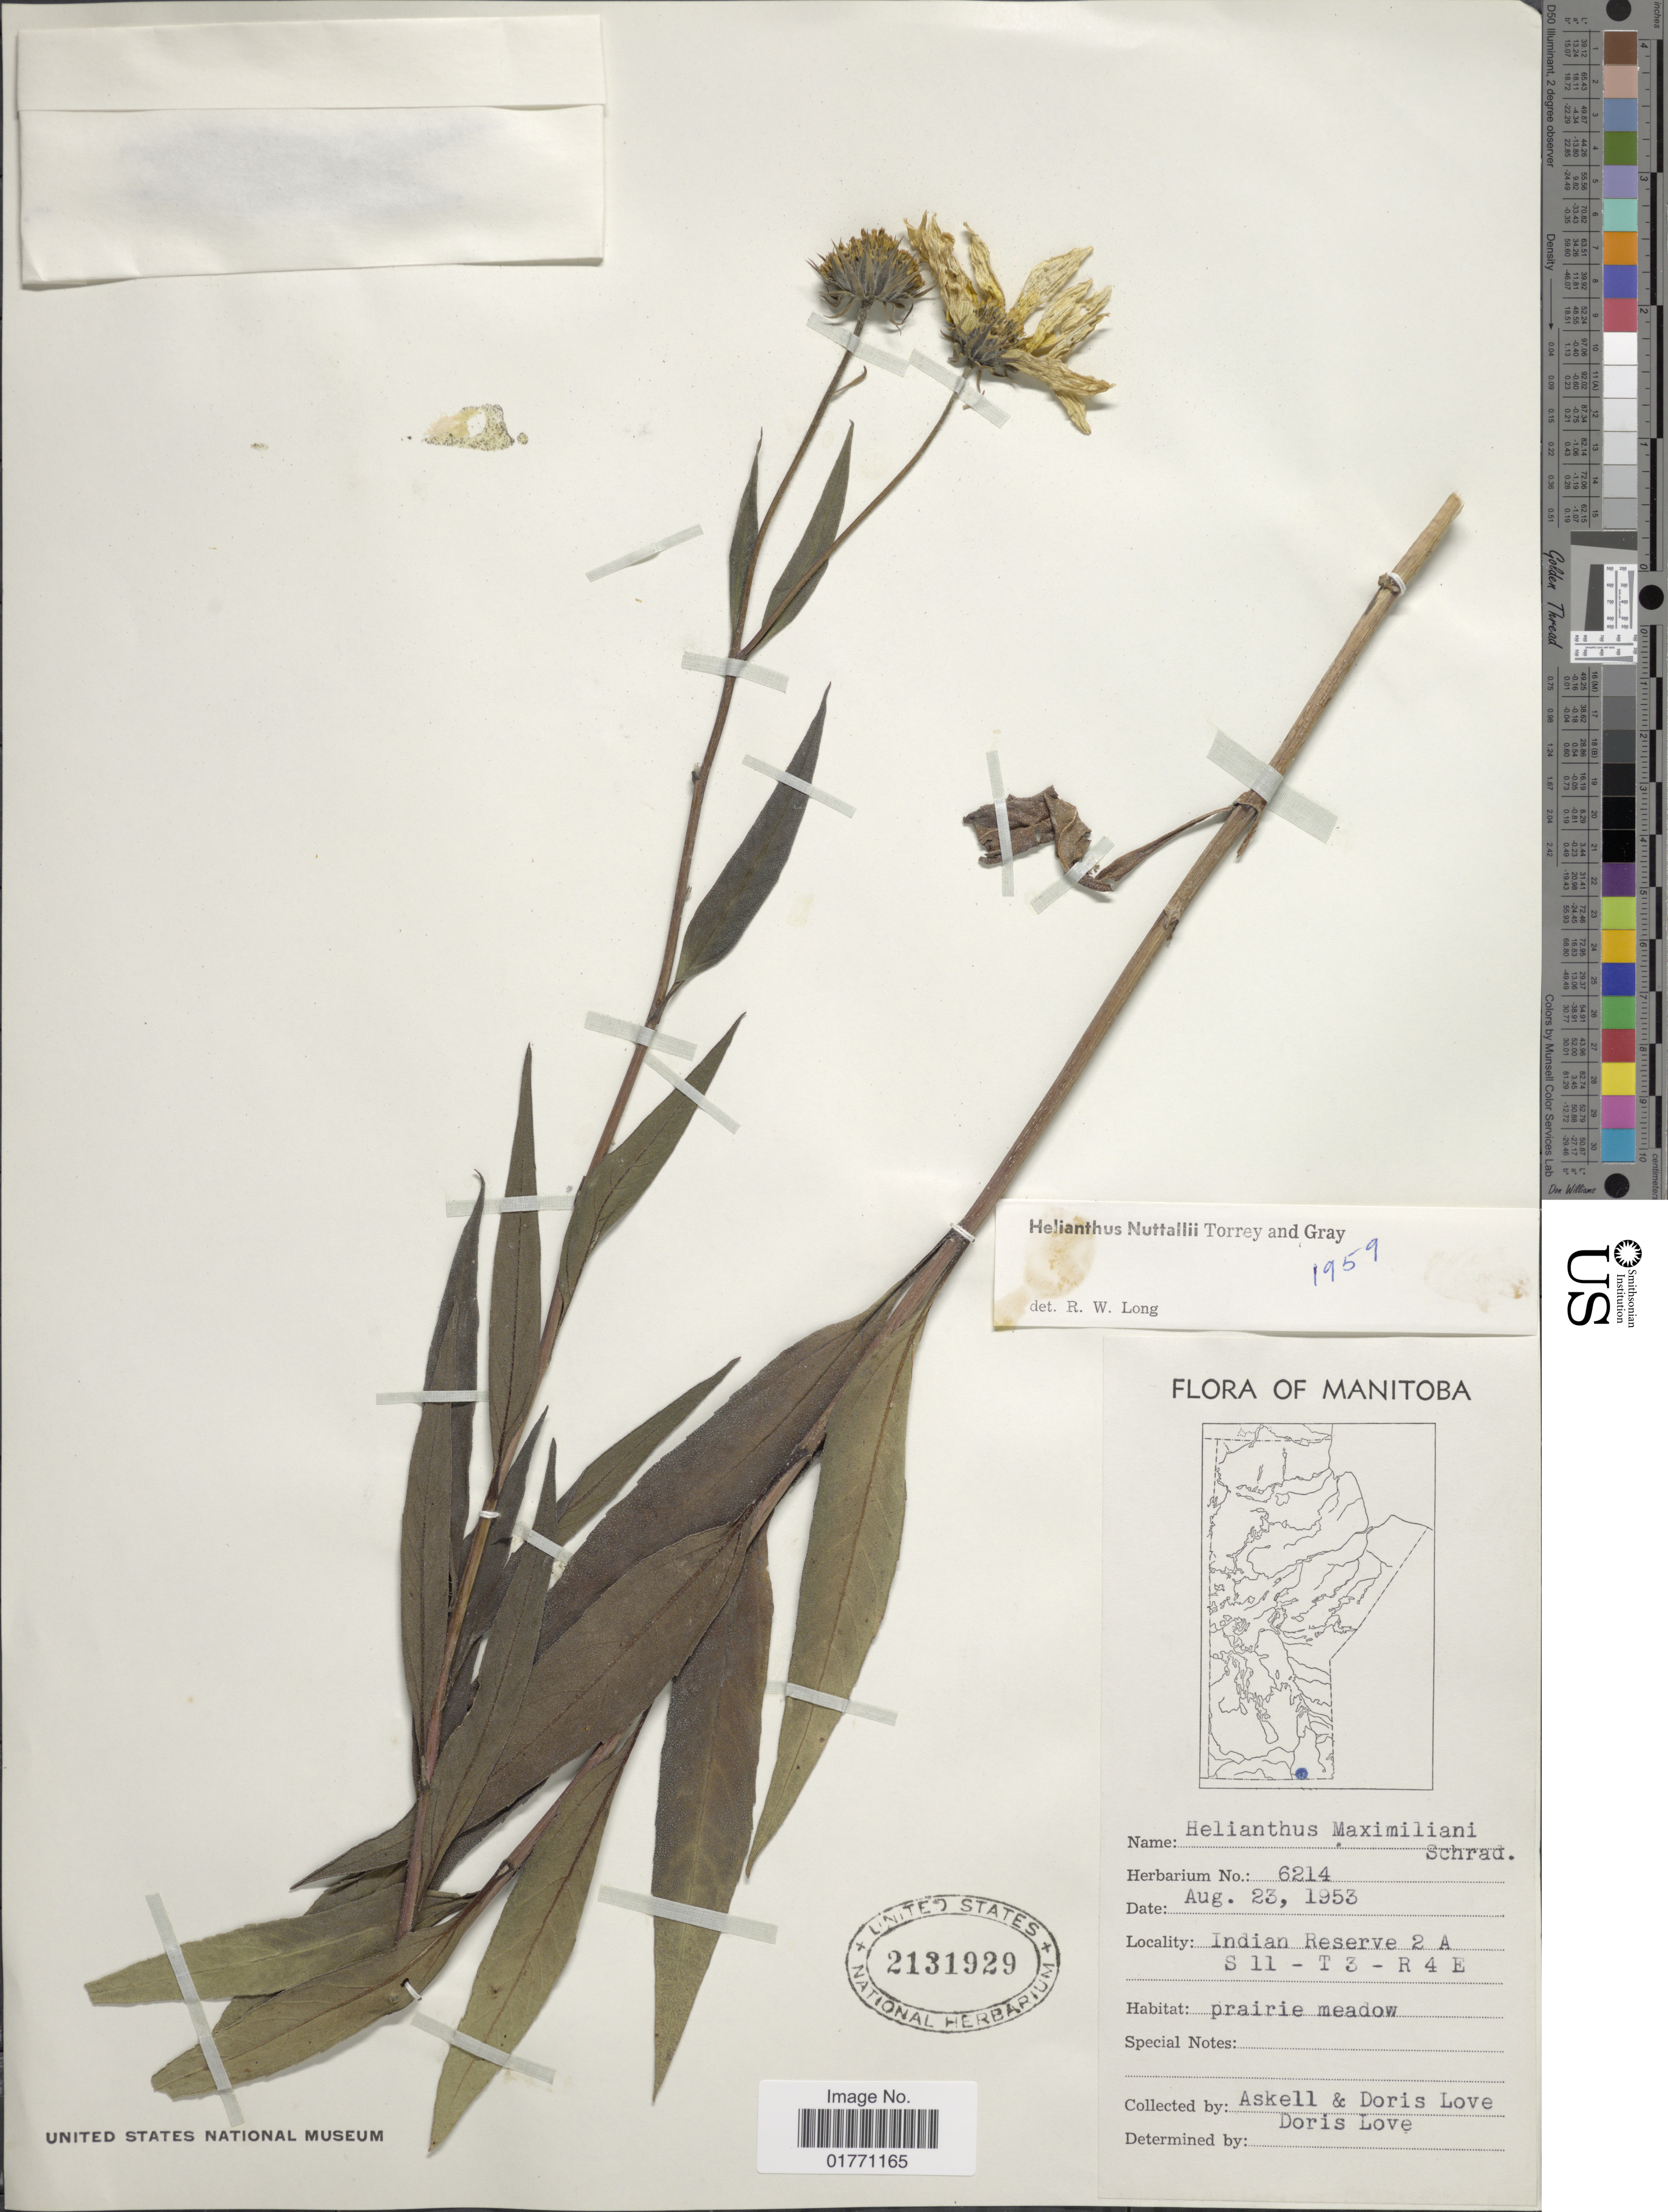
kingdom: Plantae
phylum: Tracheophyta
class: Magnoliopsida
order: Asterales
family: Asteraceae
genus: Helianthus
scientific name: Helianthus nuttallii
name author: Torr. & A. Gray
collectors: Á. Löve & D. Löve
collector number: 6214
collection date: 1953-08-23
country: Canada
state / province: Manitoba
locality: Indian Reserve 2A S 11-T 3- R4E, prairie meadow.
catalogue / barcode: US 2131929